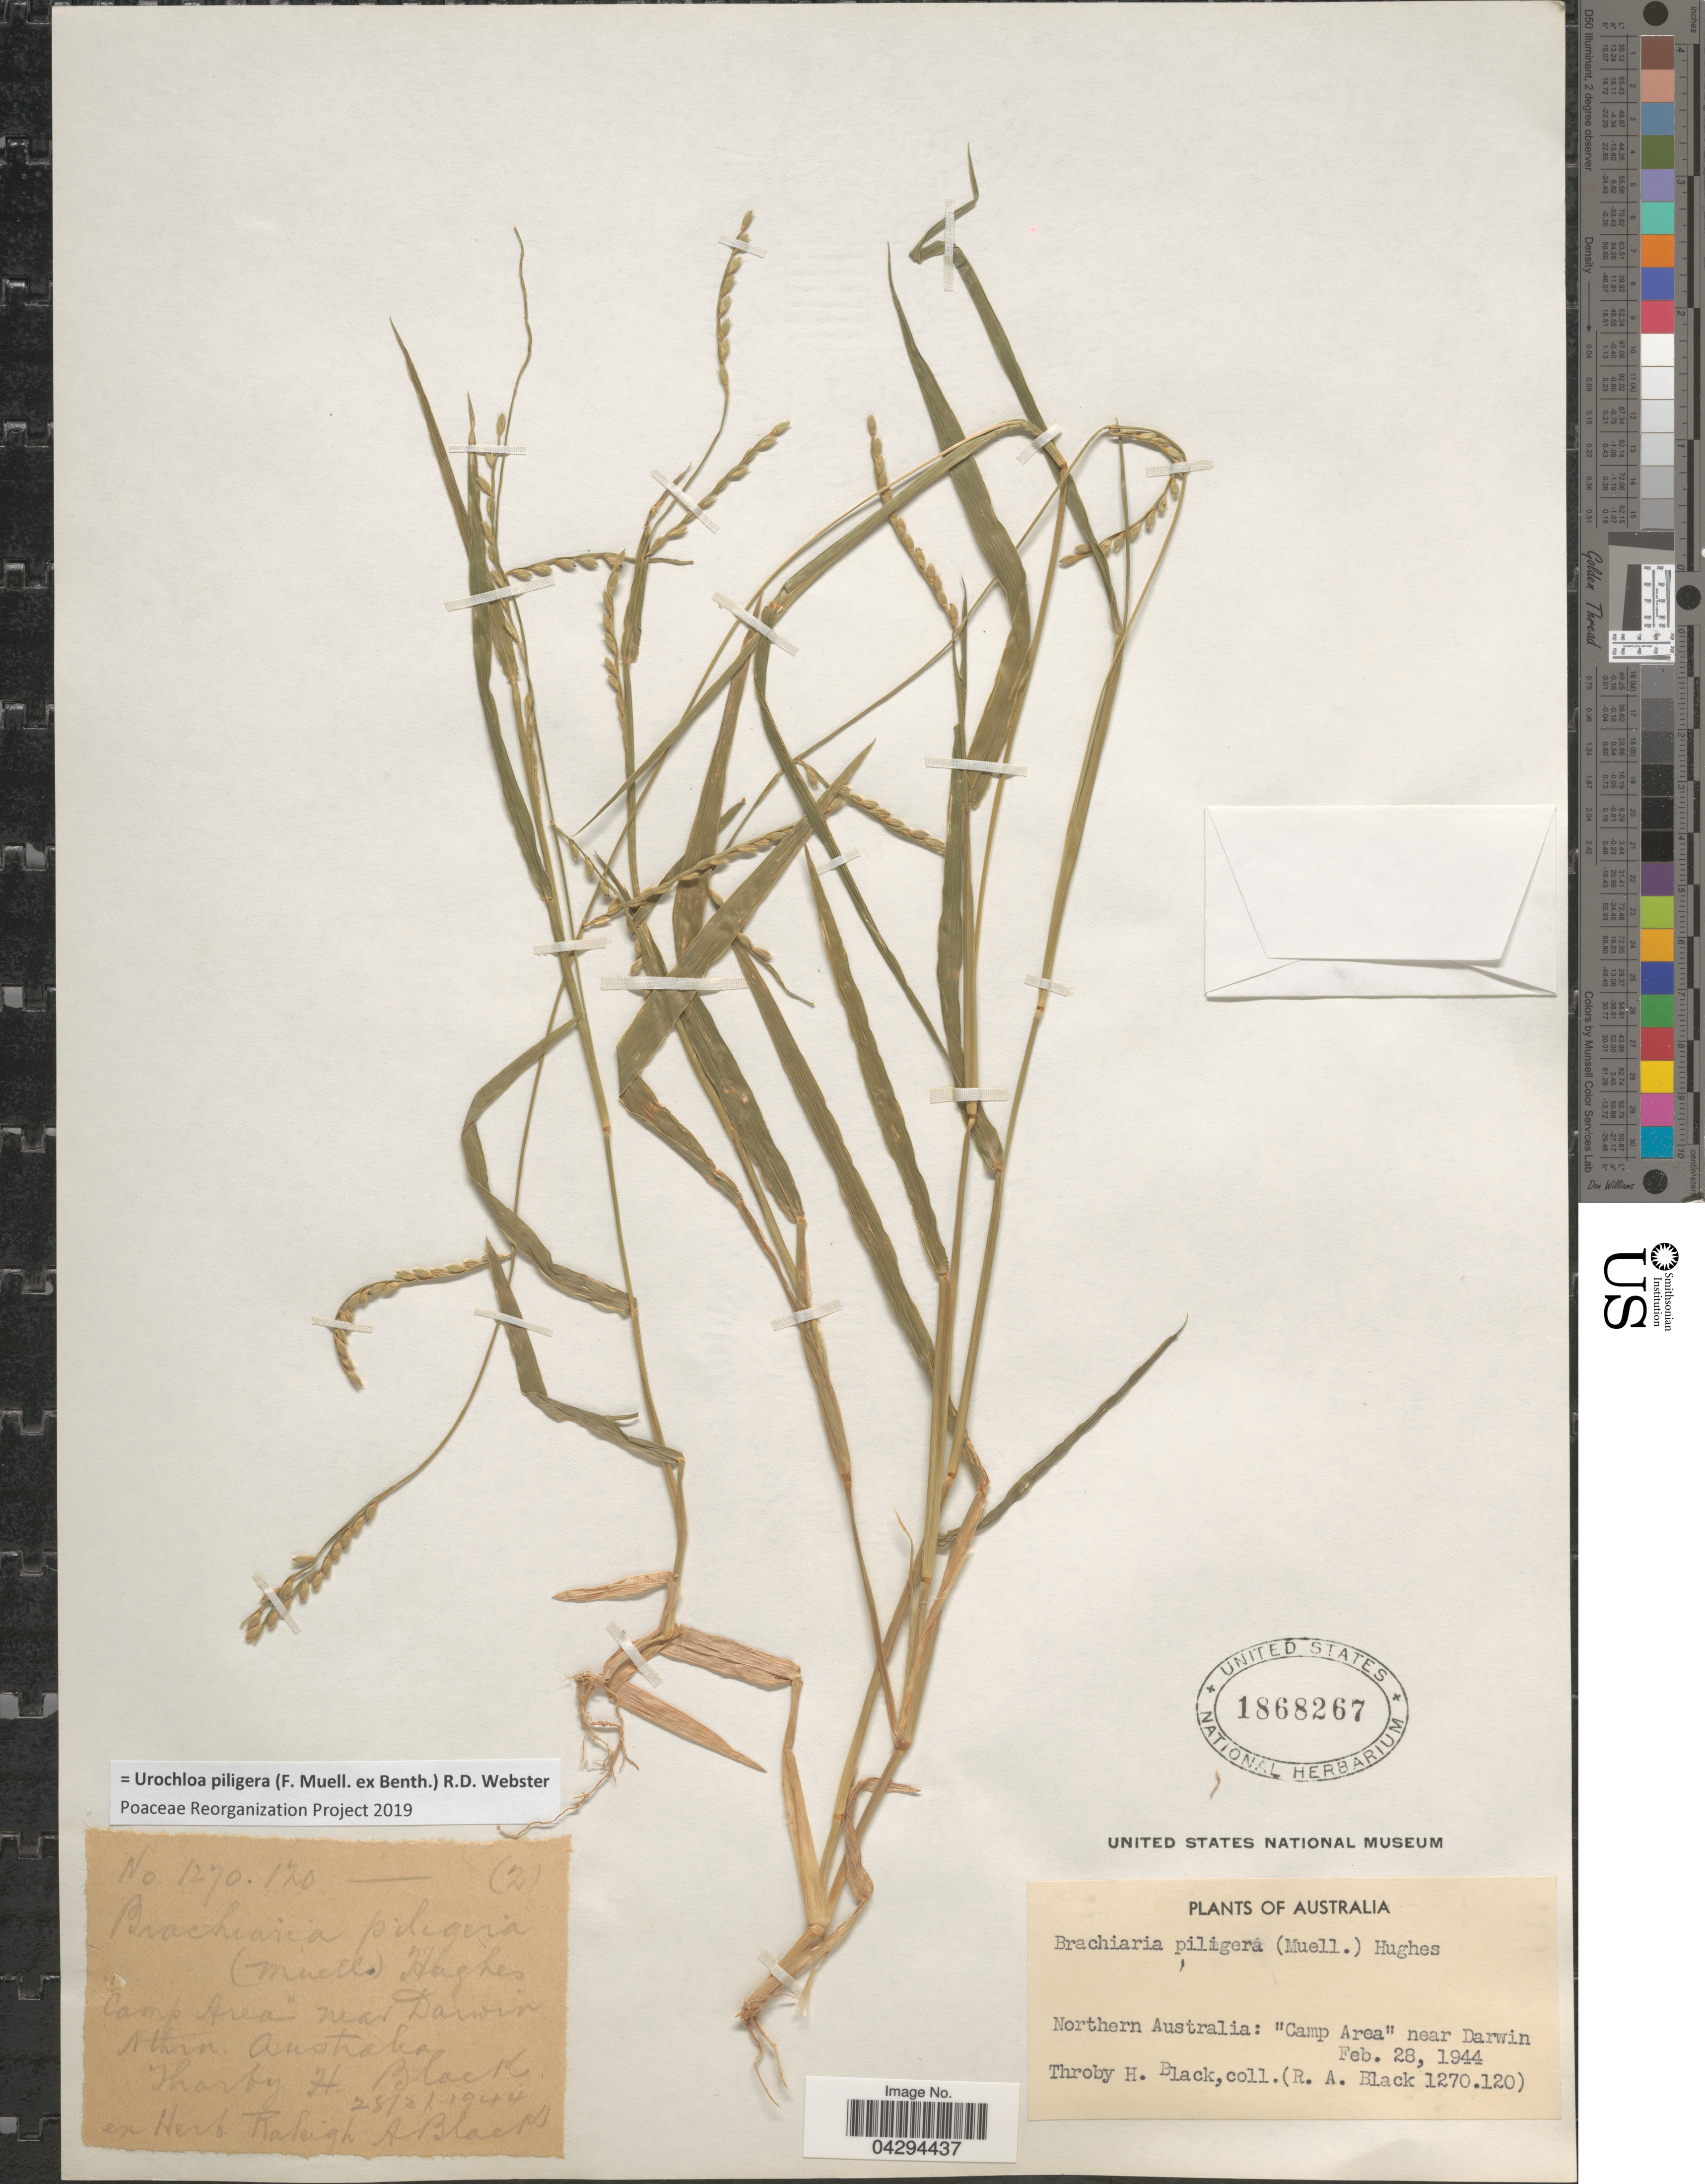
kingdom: Plantae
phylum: Tracheophyta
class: Liliopsida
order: Poales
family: Poaceae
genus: Urochloa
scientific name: Urochloa piligera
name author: (F. Muell. ex Benth.) R.D. Webster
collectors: T. Black & R. A. Black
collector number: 1270120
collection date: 1944-02-28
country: Australia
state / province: Northern Territory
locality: Northern Australia: "Camp Area" near Darwin.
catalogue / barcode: US 1868267